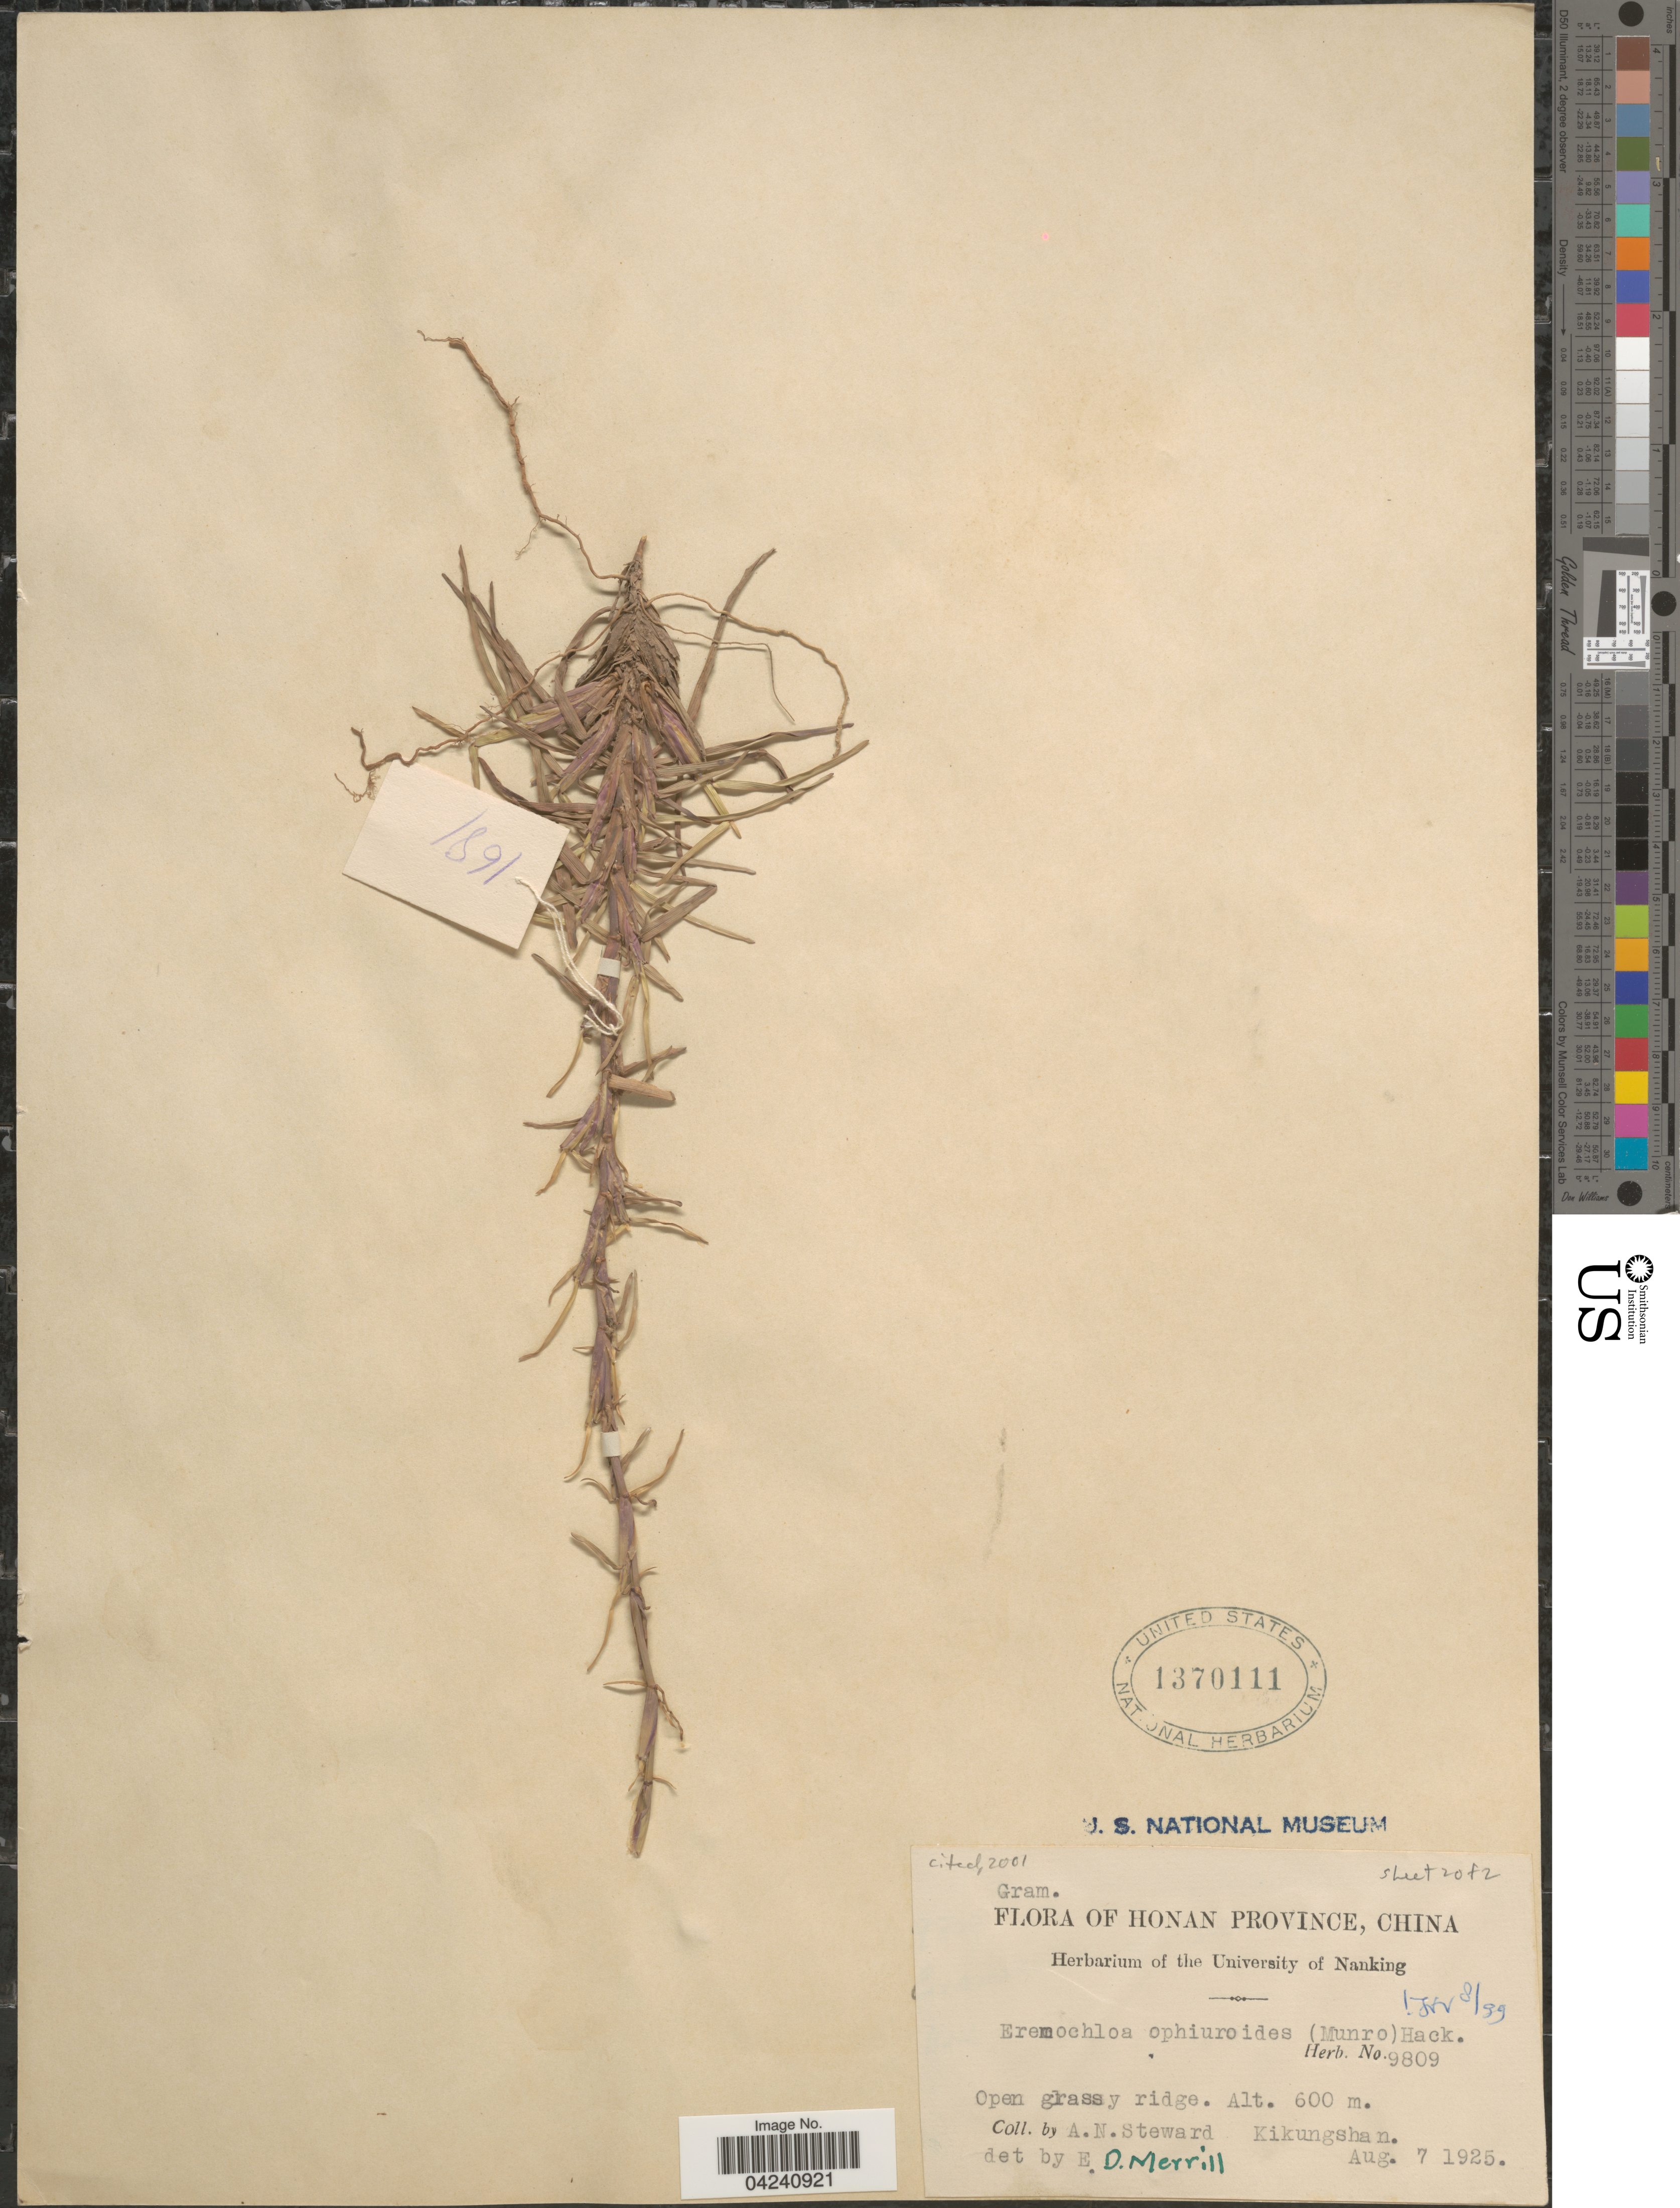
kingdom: Plantae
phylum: Tracheophyta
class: Liliopsida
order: Poales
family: Poaceae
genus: Eremochloa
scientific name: Eremochloa ophiuroides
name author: (Munro) Hack.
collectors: A. N. Steward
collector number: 9809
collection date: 1925-08-07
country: China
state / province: Henan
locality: Honan Province. Kikungshan.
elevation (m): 600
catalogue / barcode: US 1370111